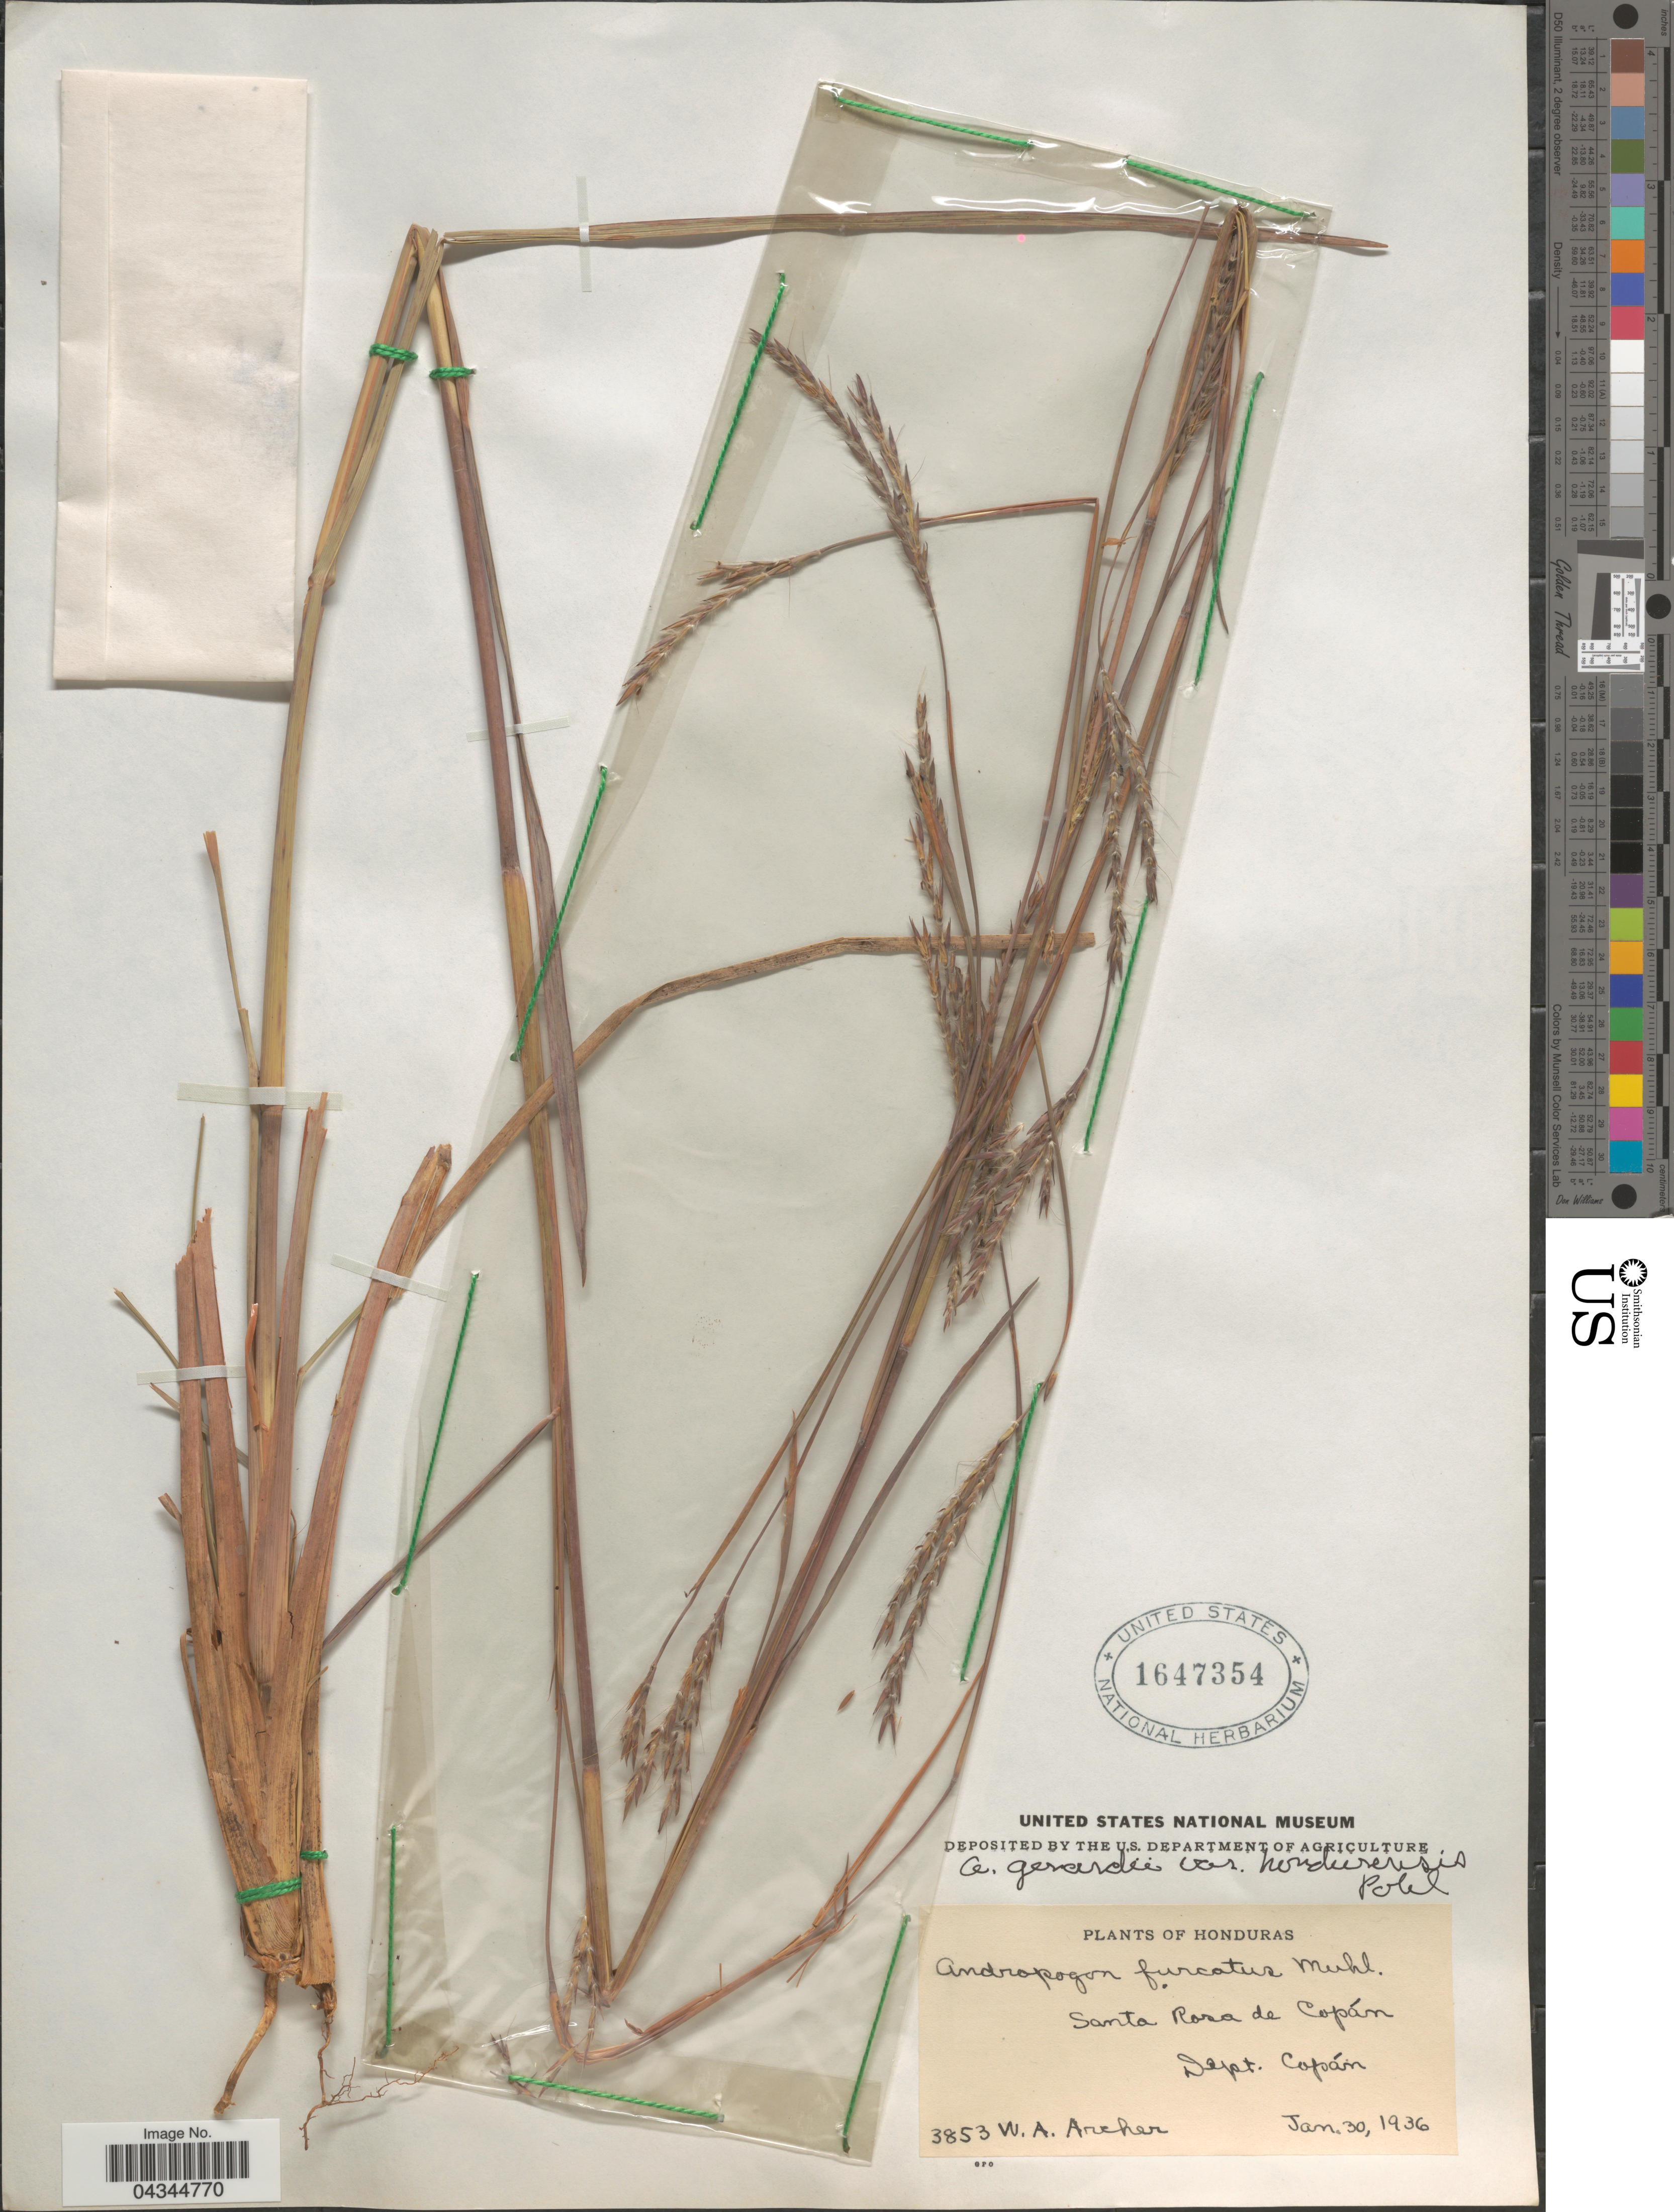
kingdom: Plantae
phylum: Tracheophyta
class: Liliopsida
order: Poales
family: Poaceae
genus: Andropogon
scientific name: Andropogon gerardii var. hondurensis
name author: R.W. Pohl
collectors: W. Archer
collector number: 3853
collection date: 1936-01-30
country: Honduras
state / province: Copan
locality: Santa Rosa de Copán. Dept. Copán.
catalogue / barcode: US 1647354